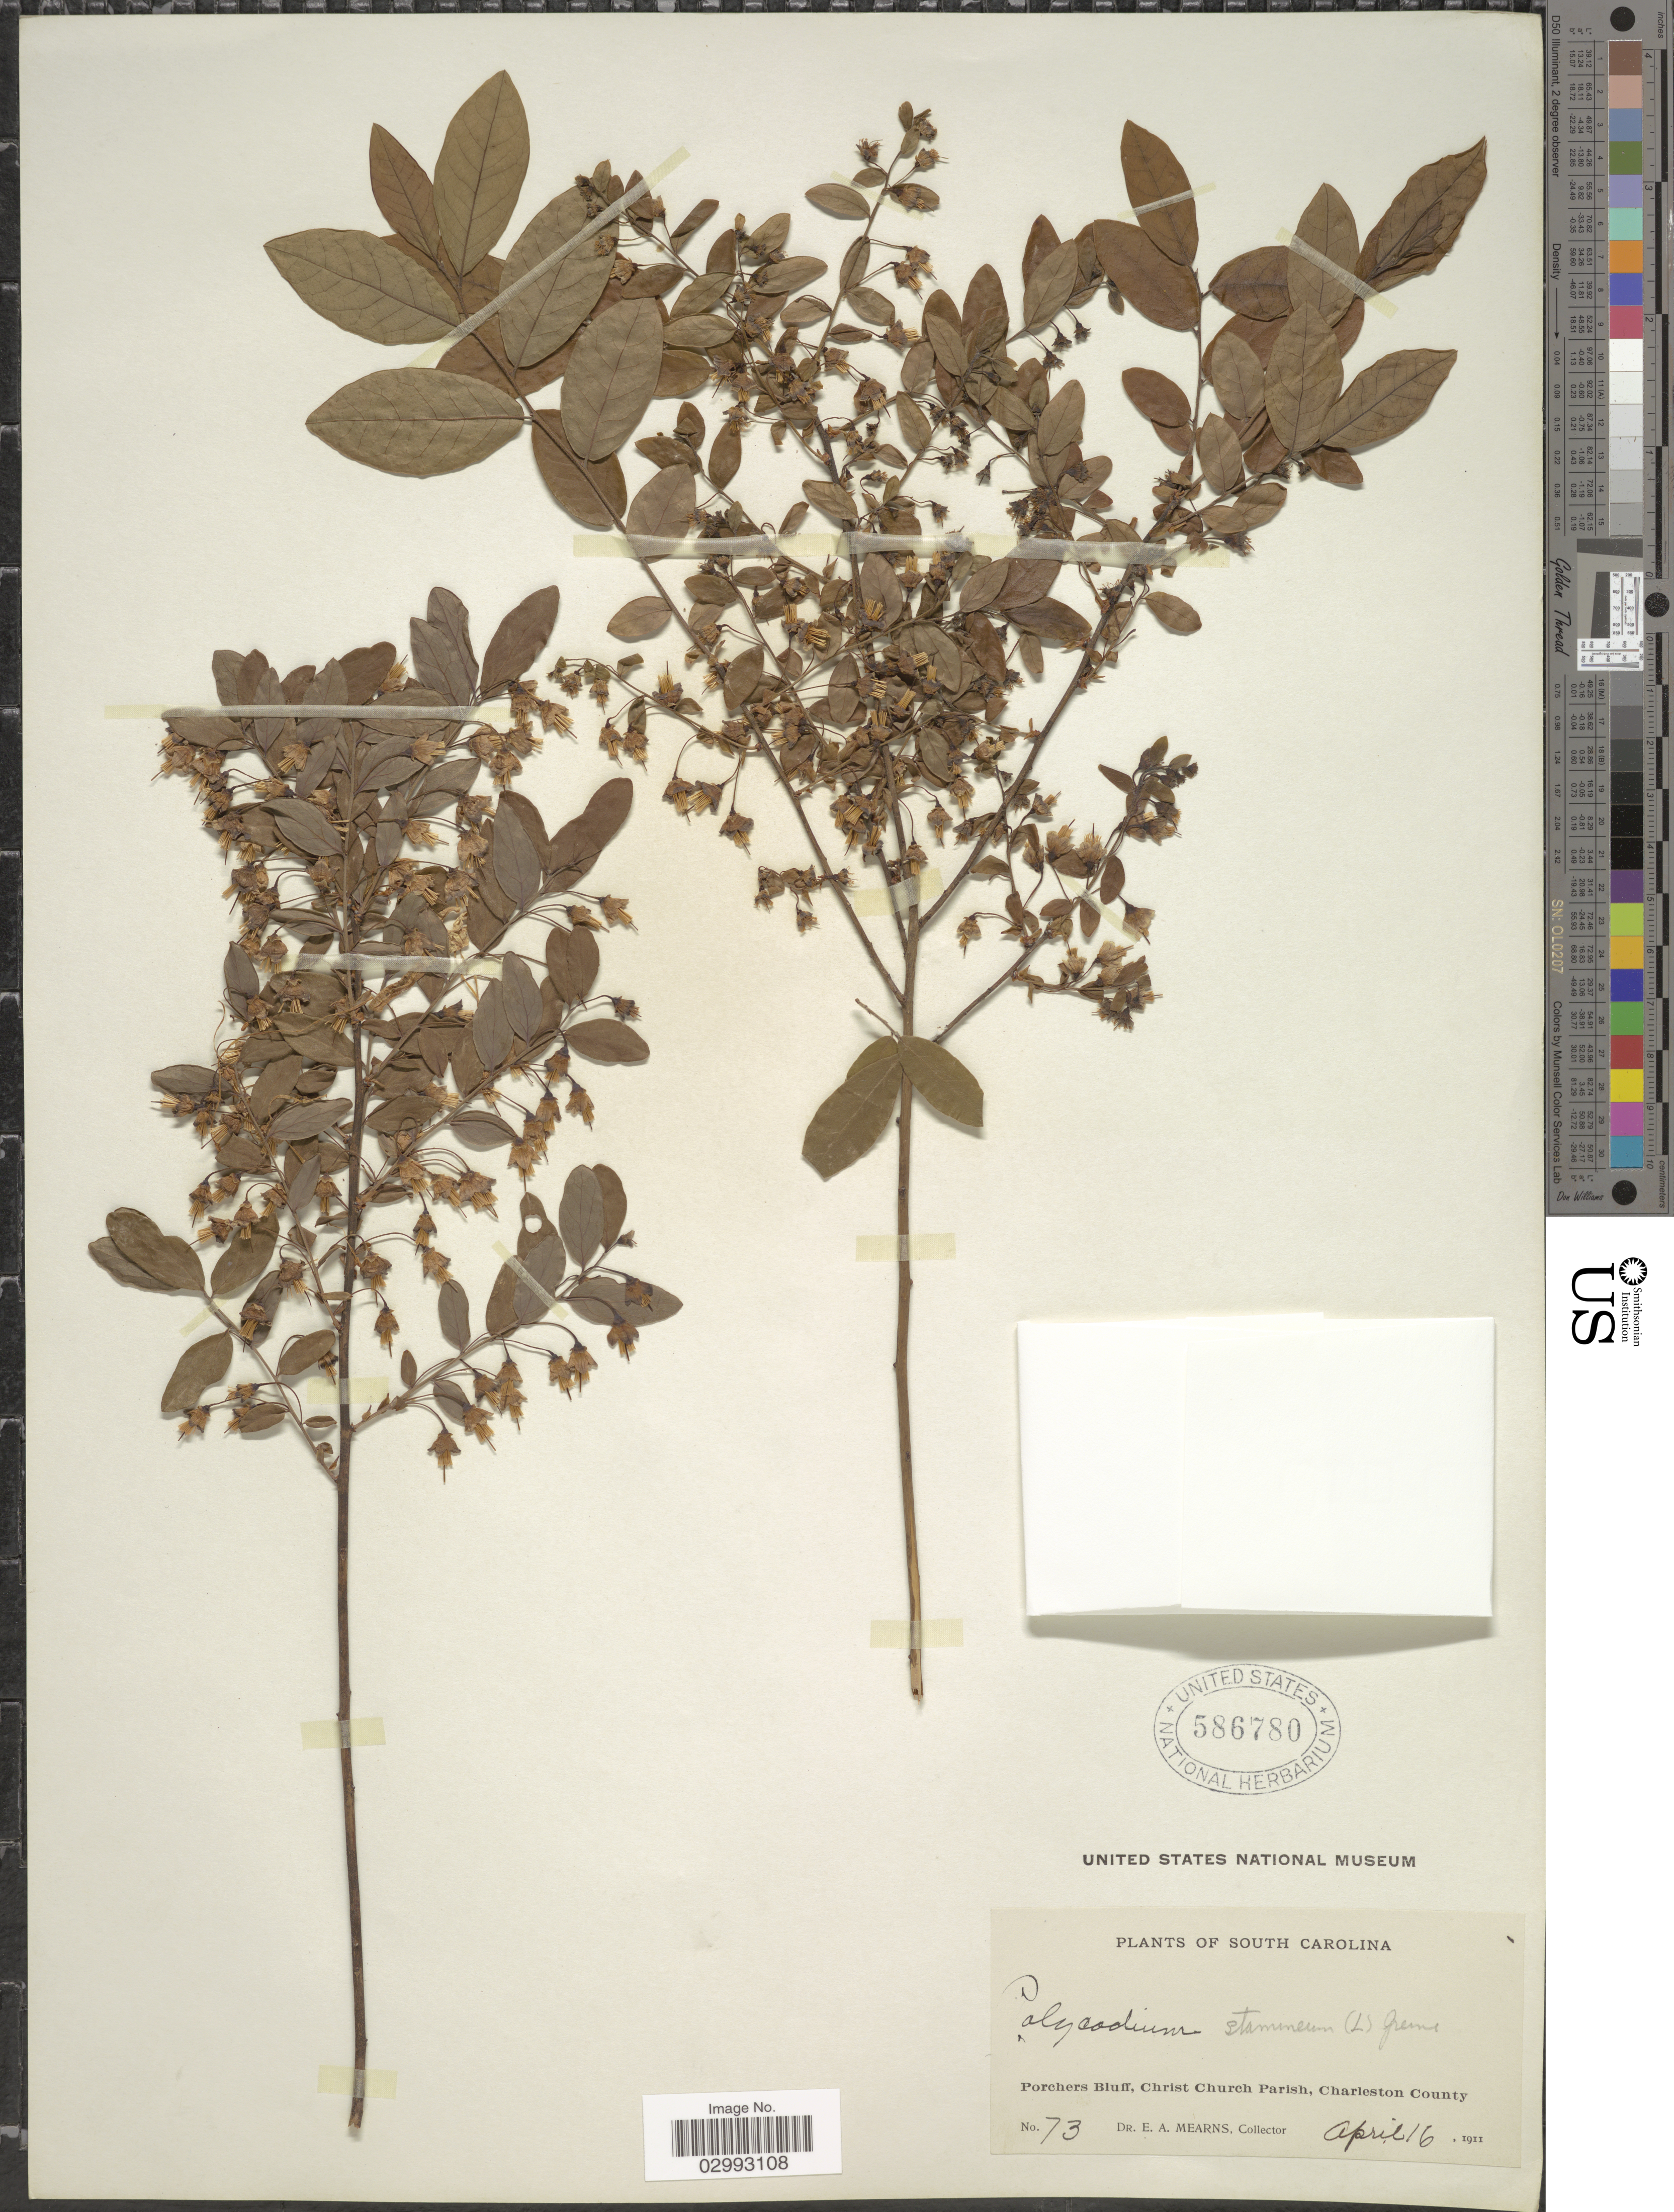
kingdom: Plantae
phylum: Tracheophyta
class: Magnoliopsida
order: Ericales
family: Ericaceae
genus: Polycodium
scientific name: Polycodium candicans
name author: (C. Mohr) Small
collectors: E. A. Mearns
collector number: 73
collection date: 1911-04-16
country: United States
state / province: South Carolina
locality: Porchers Bluff, Christ Church Parish, Charleston County.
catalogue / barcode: US 586780